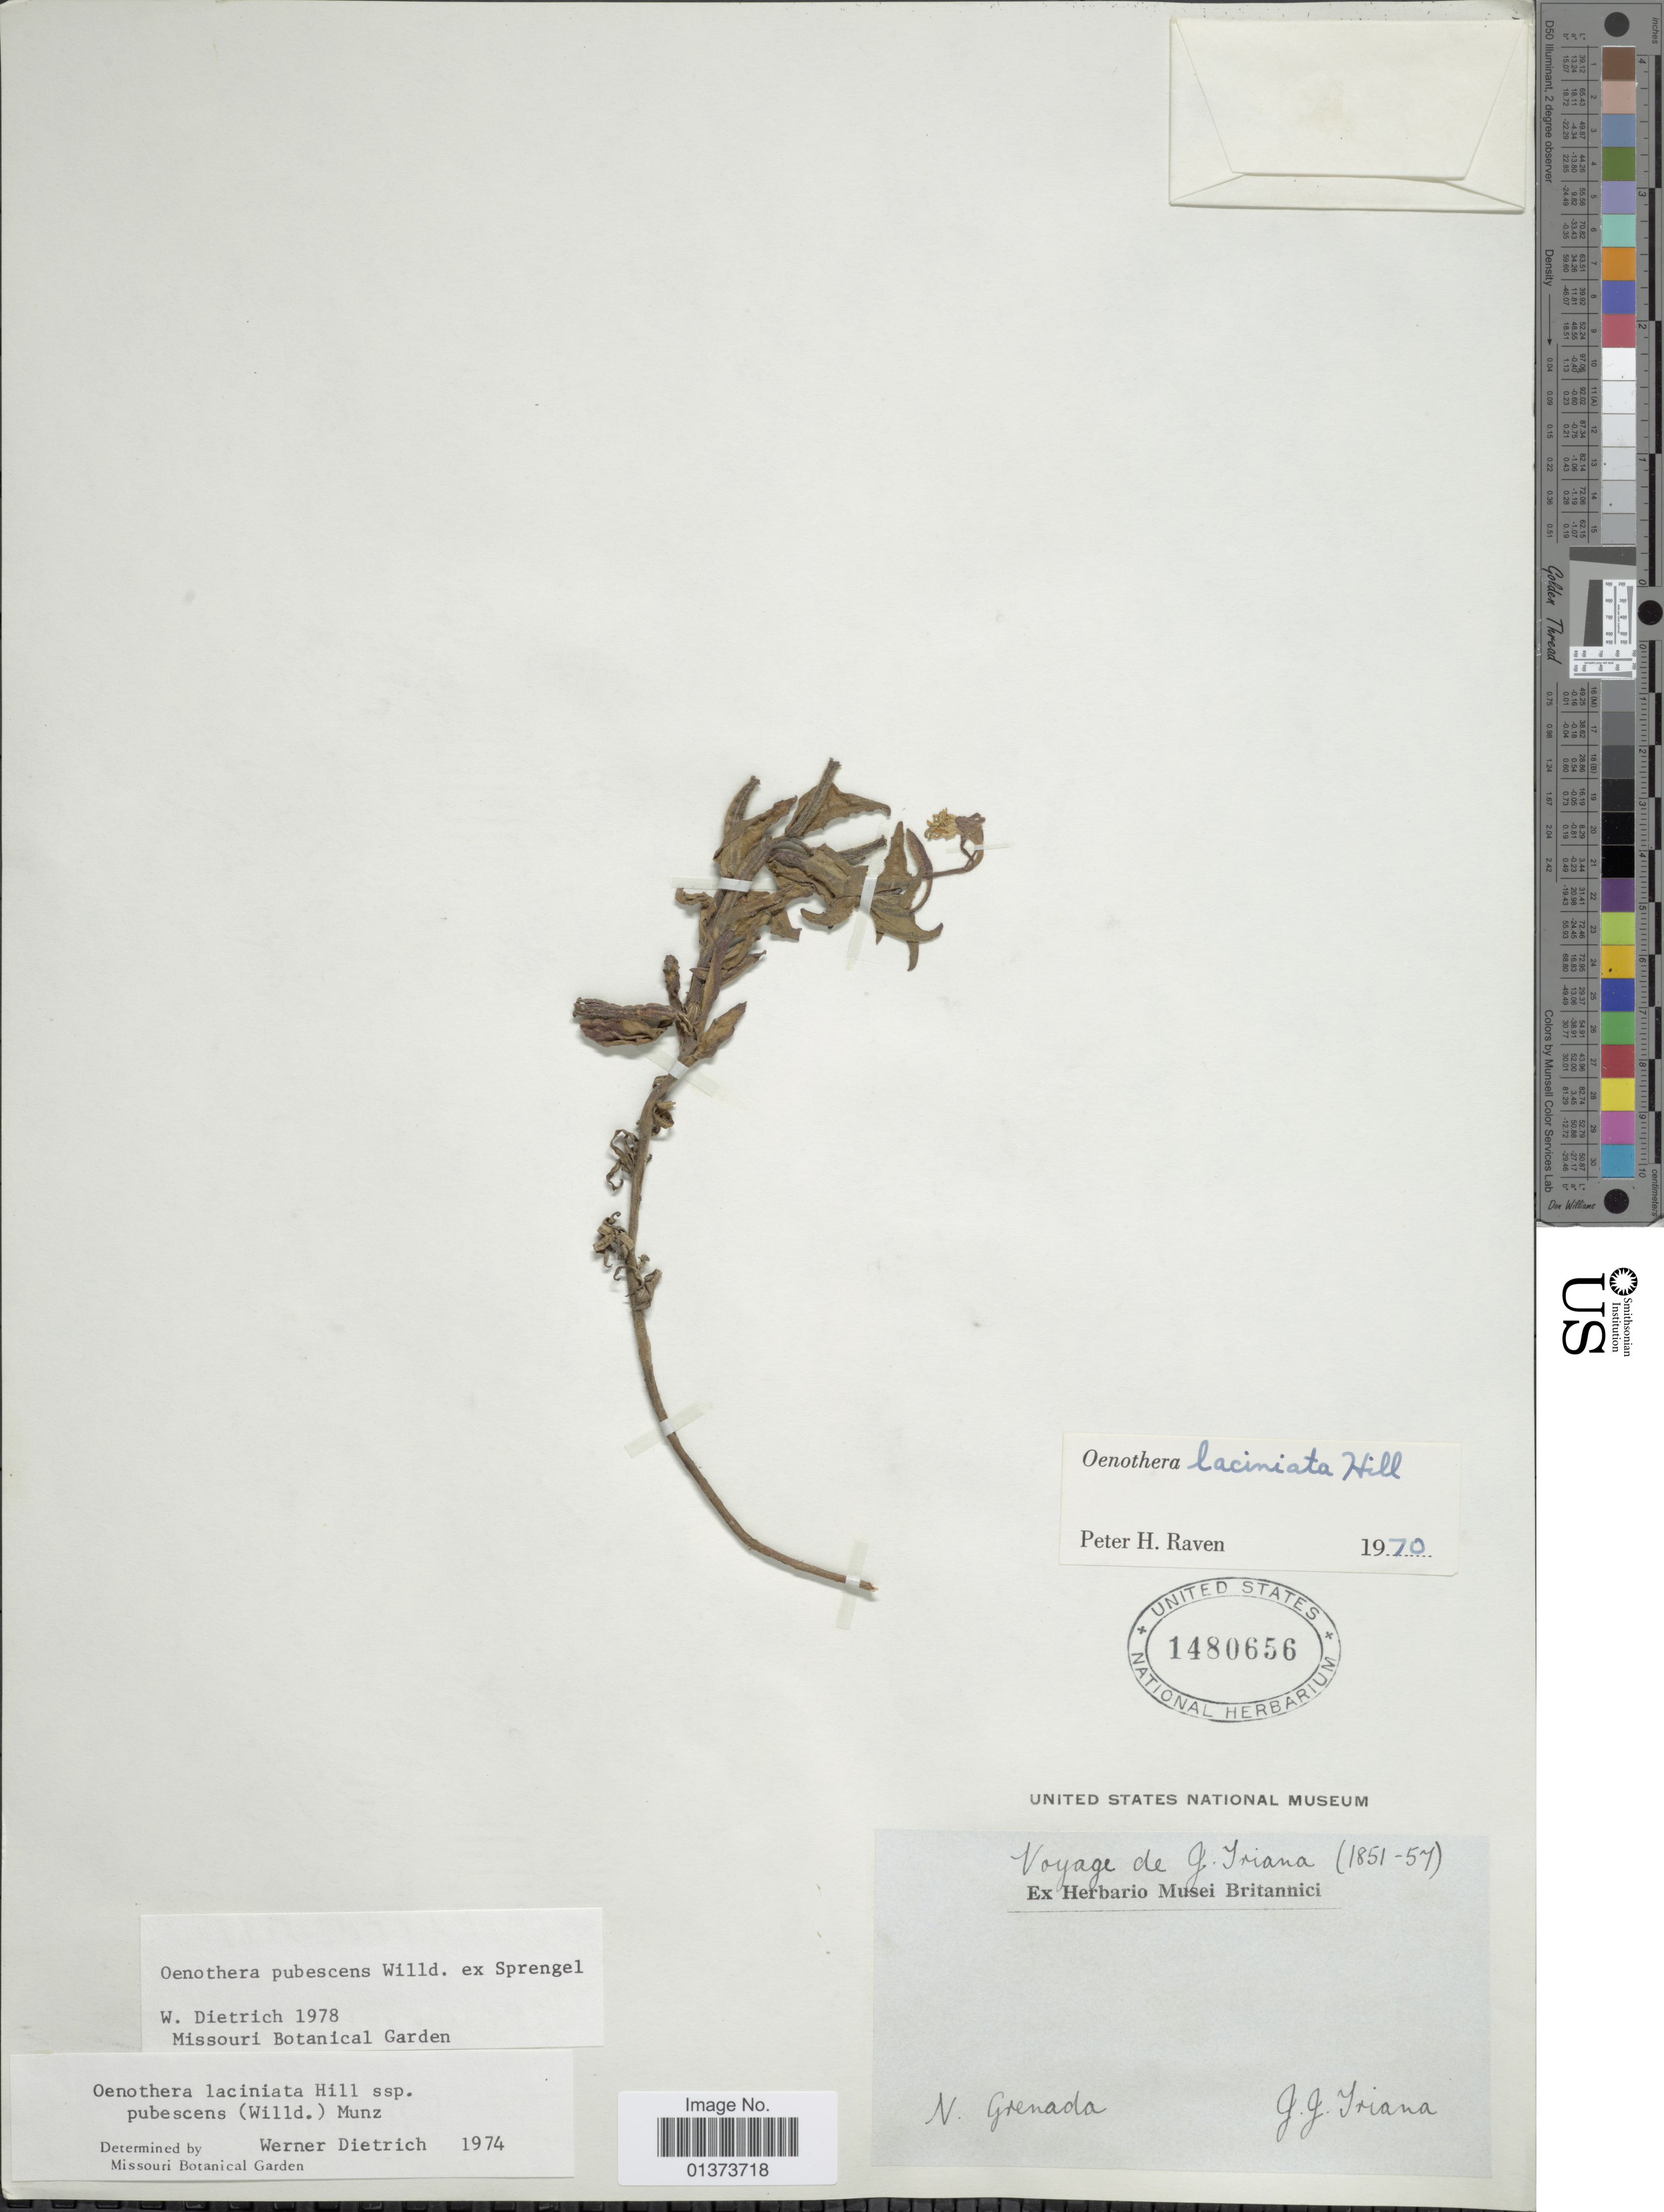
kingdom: Plantae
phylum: Tracheophyta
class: Magnoliopsida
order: Myrtales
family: Onagraceae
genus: Oenothera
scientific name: Oenothera pubescens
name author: Willd. ex Spreng.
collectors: J. J. Triana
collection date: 1851/1857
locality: N. Grenada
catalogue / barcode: US 1480656